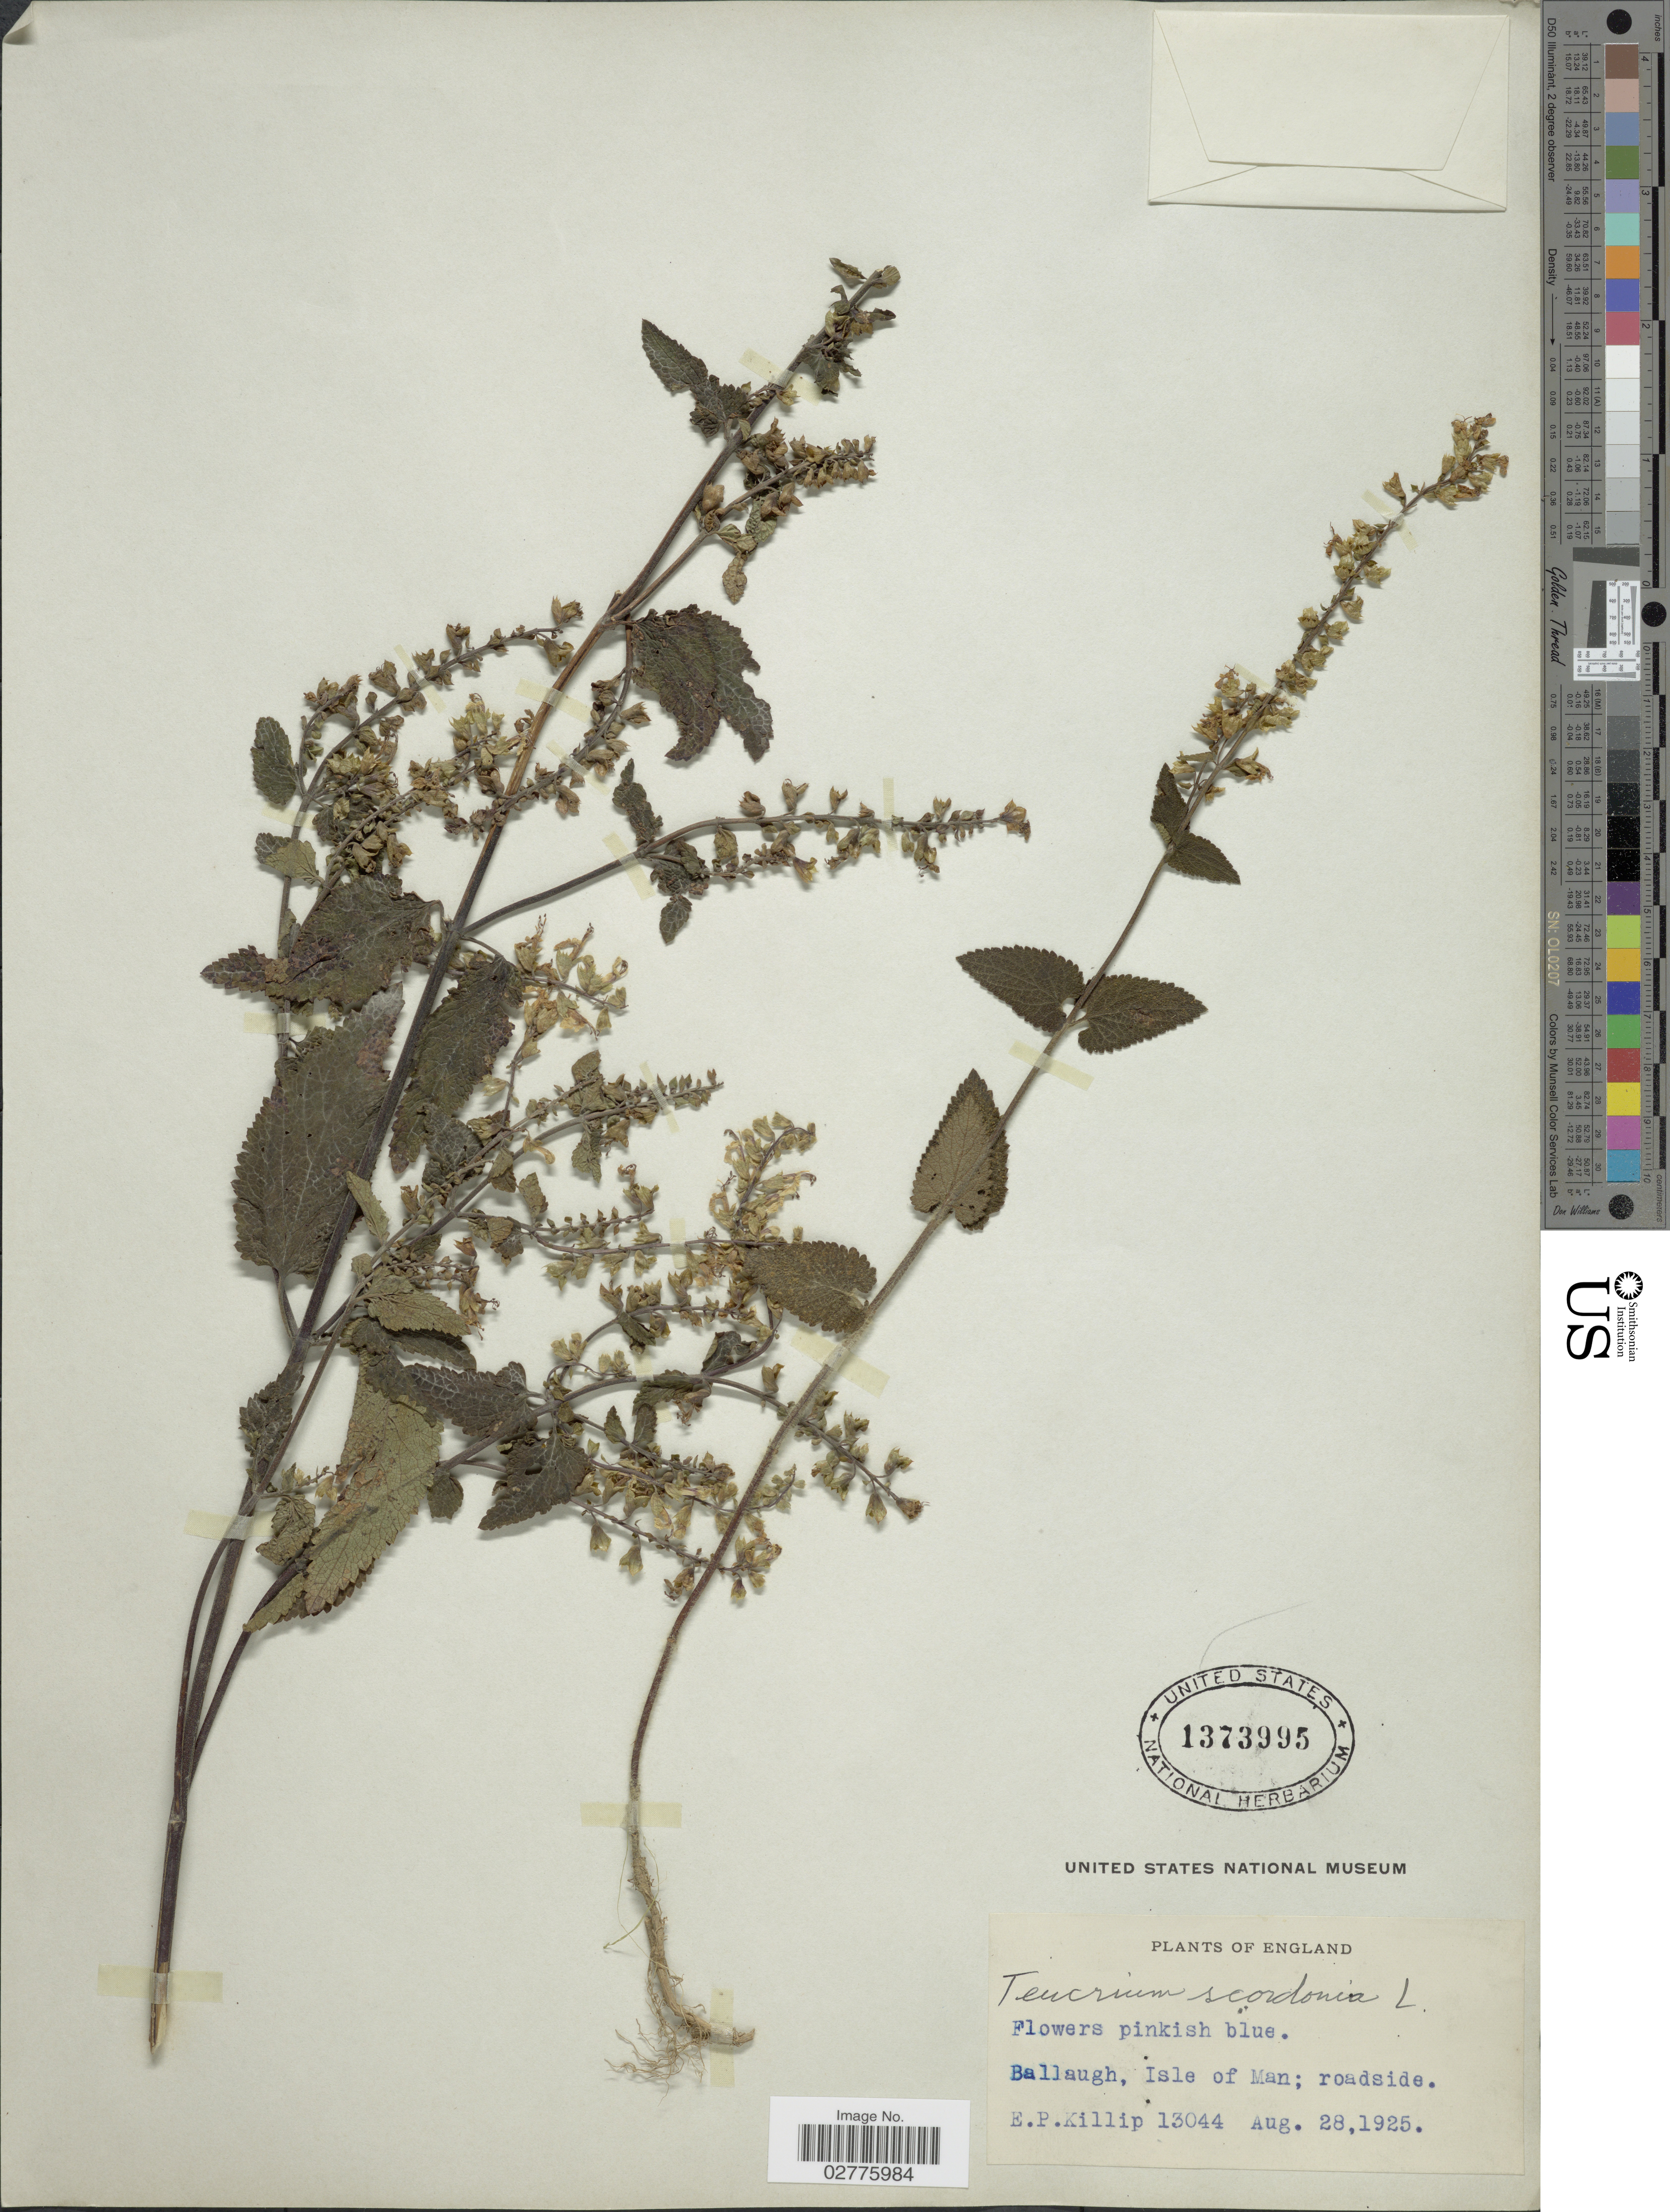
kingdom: Plantae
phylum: Tracheophyta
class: Magnoliopsida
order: Lamiales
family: Lamiaceae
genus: Teucrium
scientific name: Teucrium scorodonia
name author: L.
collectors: E. P. Killip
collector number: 13044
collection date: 1925-08-28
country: United Kingdom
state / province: England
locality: Ballaugh, Isle of Man; roadside.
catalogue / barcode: US 1373995